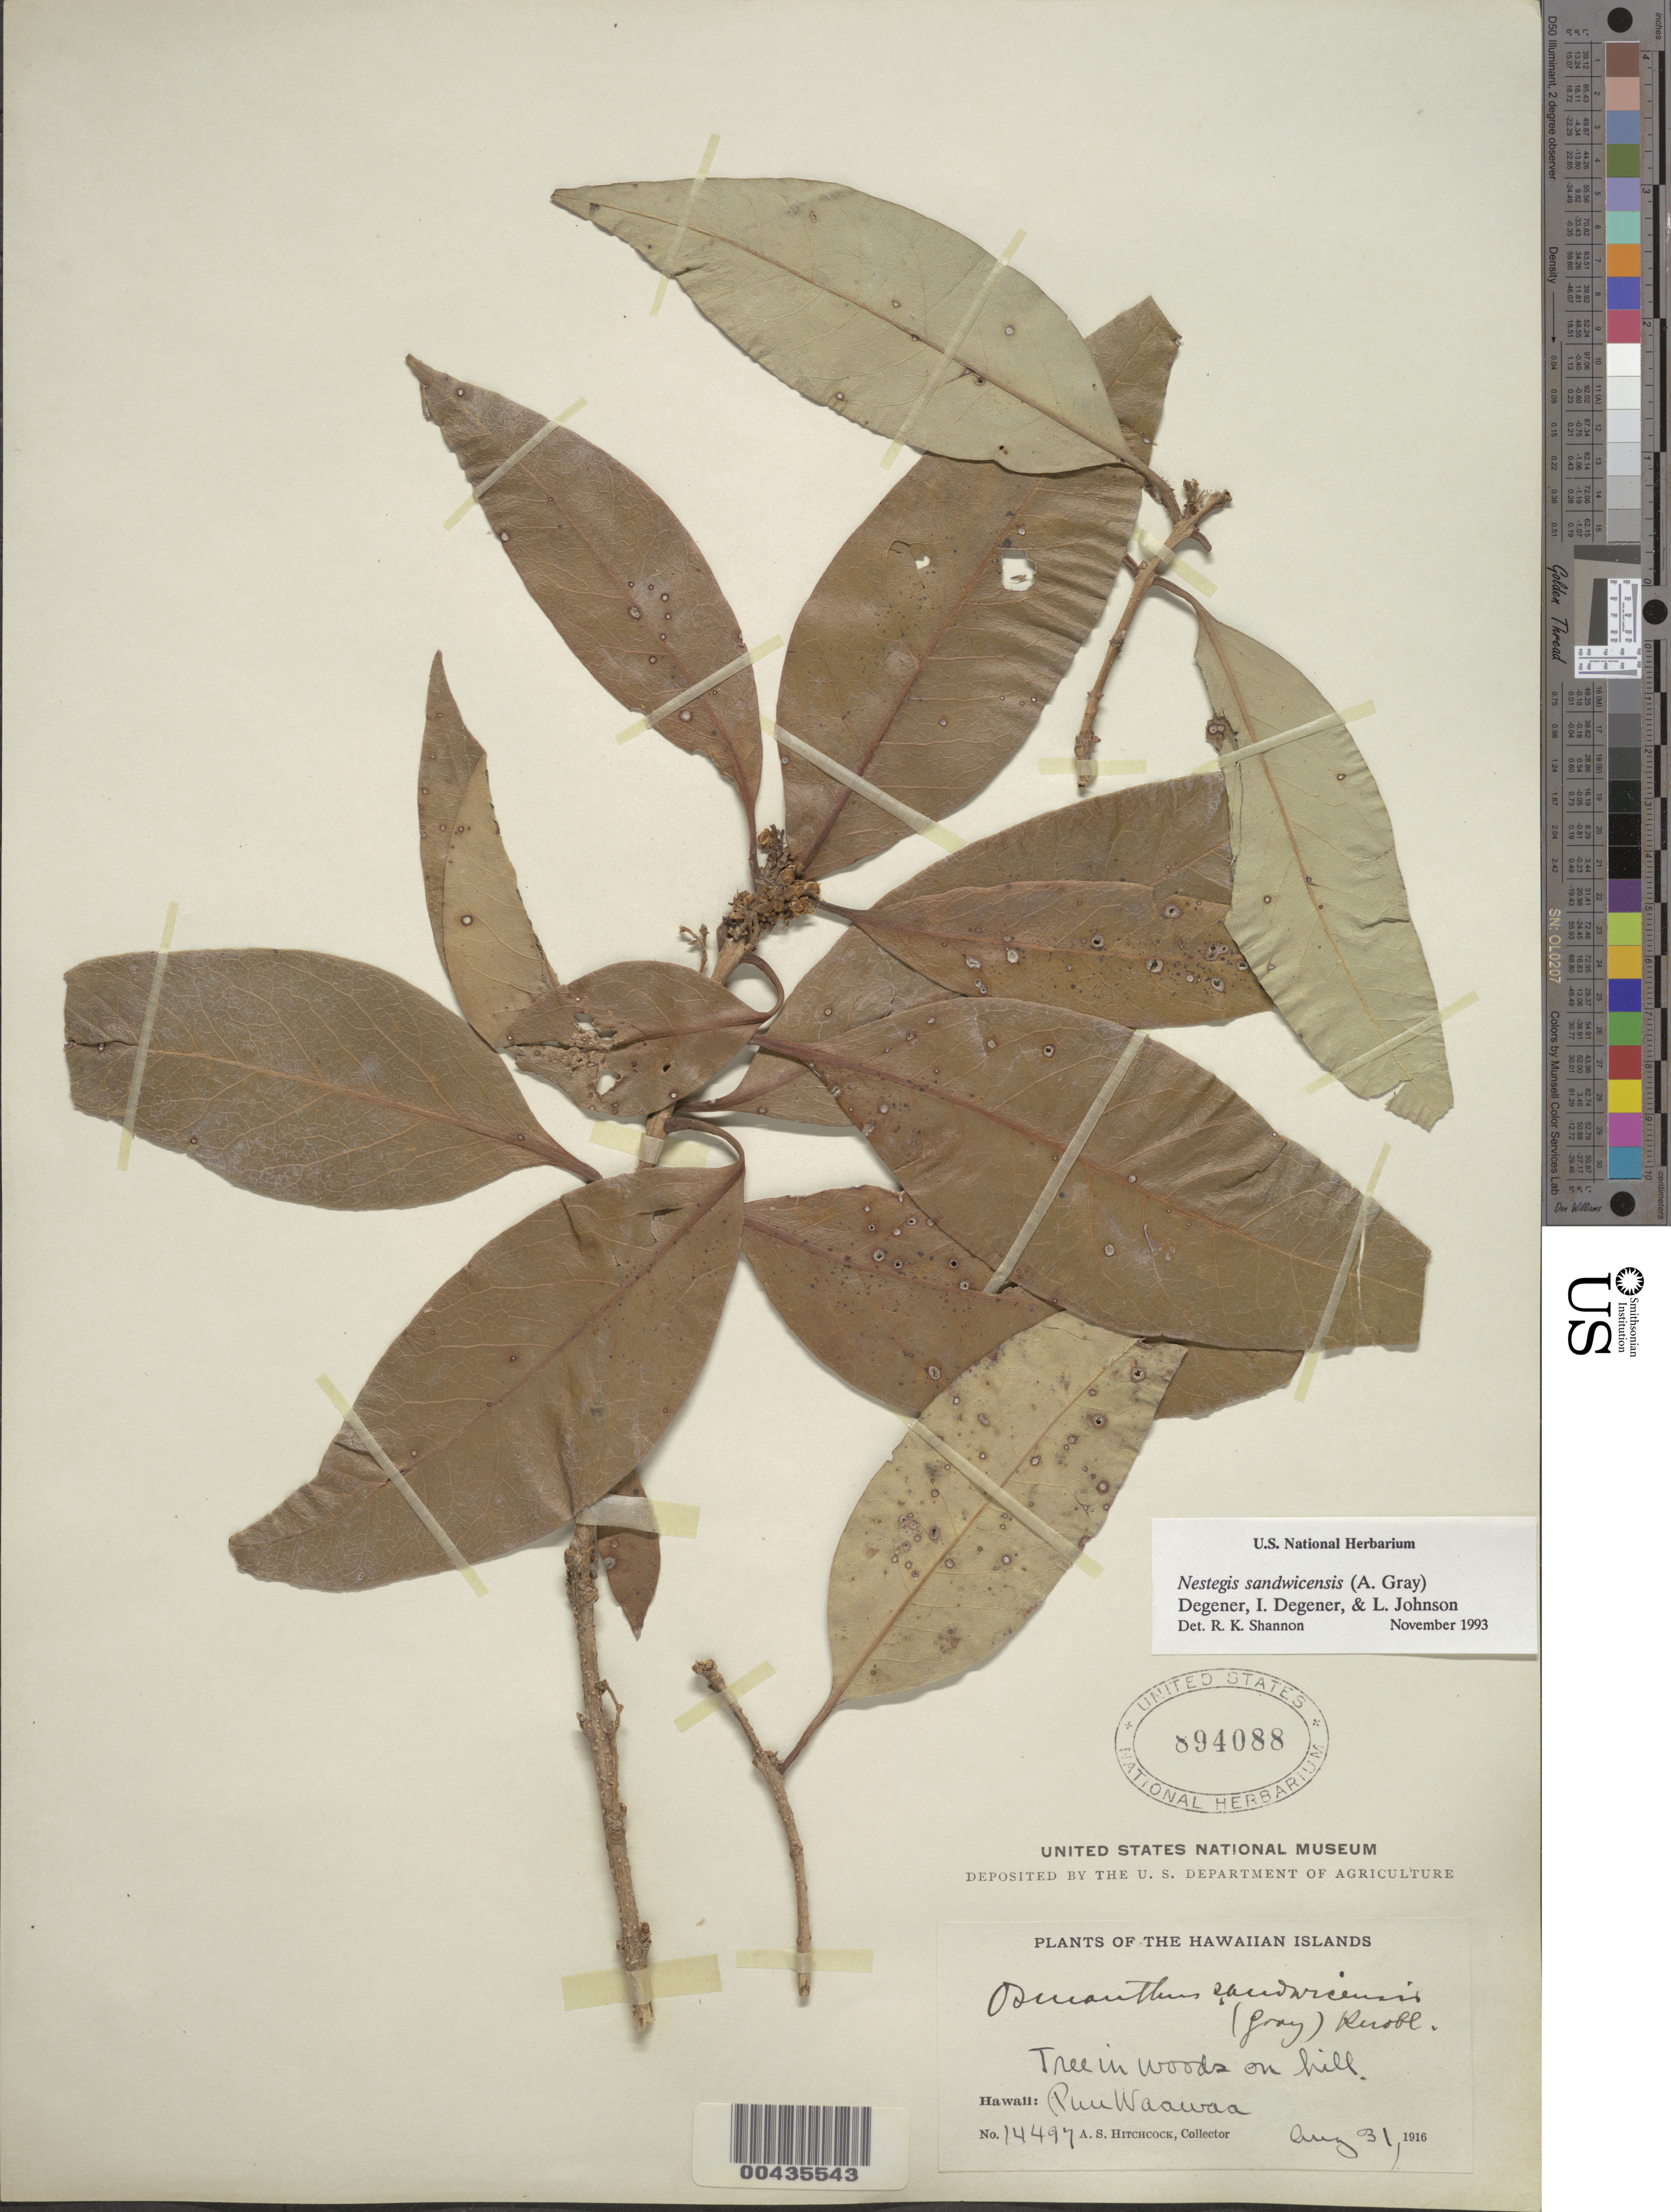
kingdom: Plantae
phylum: Tracheophyta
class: Magnoliopsida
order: Lamiales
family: Oleaceae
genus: Notelaea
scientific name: Notelaea sandwicensis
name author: (A. Gray) Hong-Wa & Besnard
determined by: Wagner, W. L., (BOT), Smithsonian Institution - National Museum of Natural History (UNITED STATES)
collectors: A. S. Hitchcock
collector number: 14497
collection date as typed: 31 Aug 1916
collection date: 1916-08-31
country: United States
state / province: Hawaii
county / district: Hawaii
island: Hawaii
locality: Puu Waawaai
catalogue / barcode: US 894088